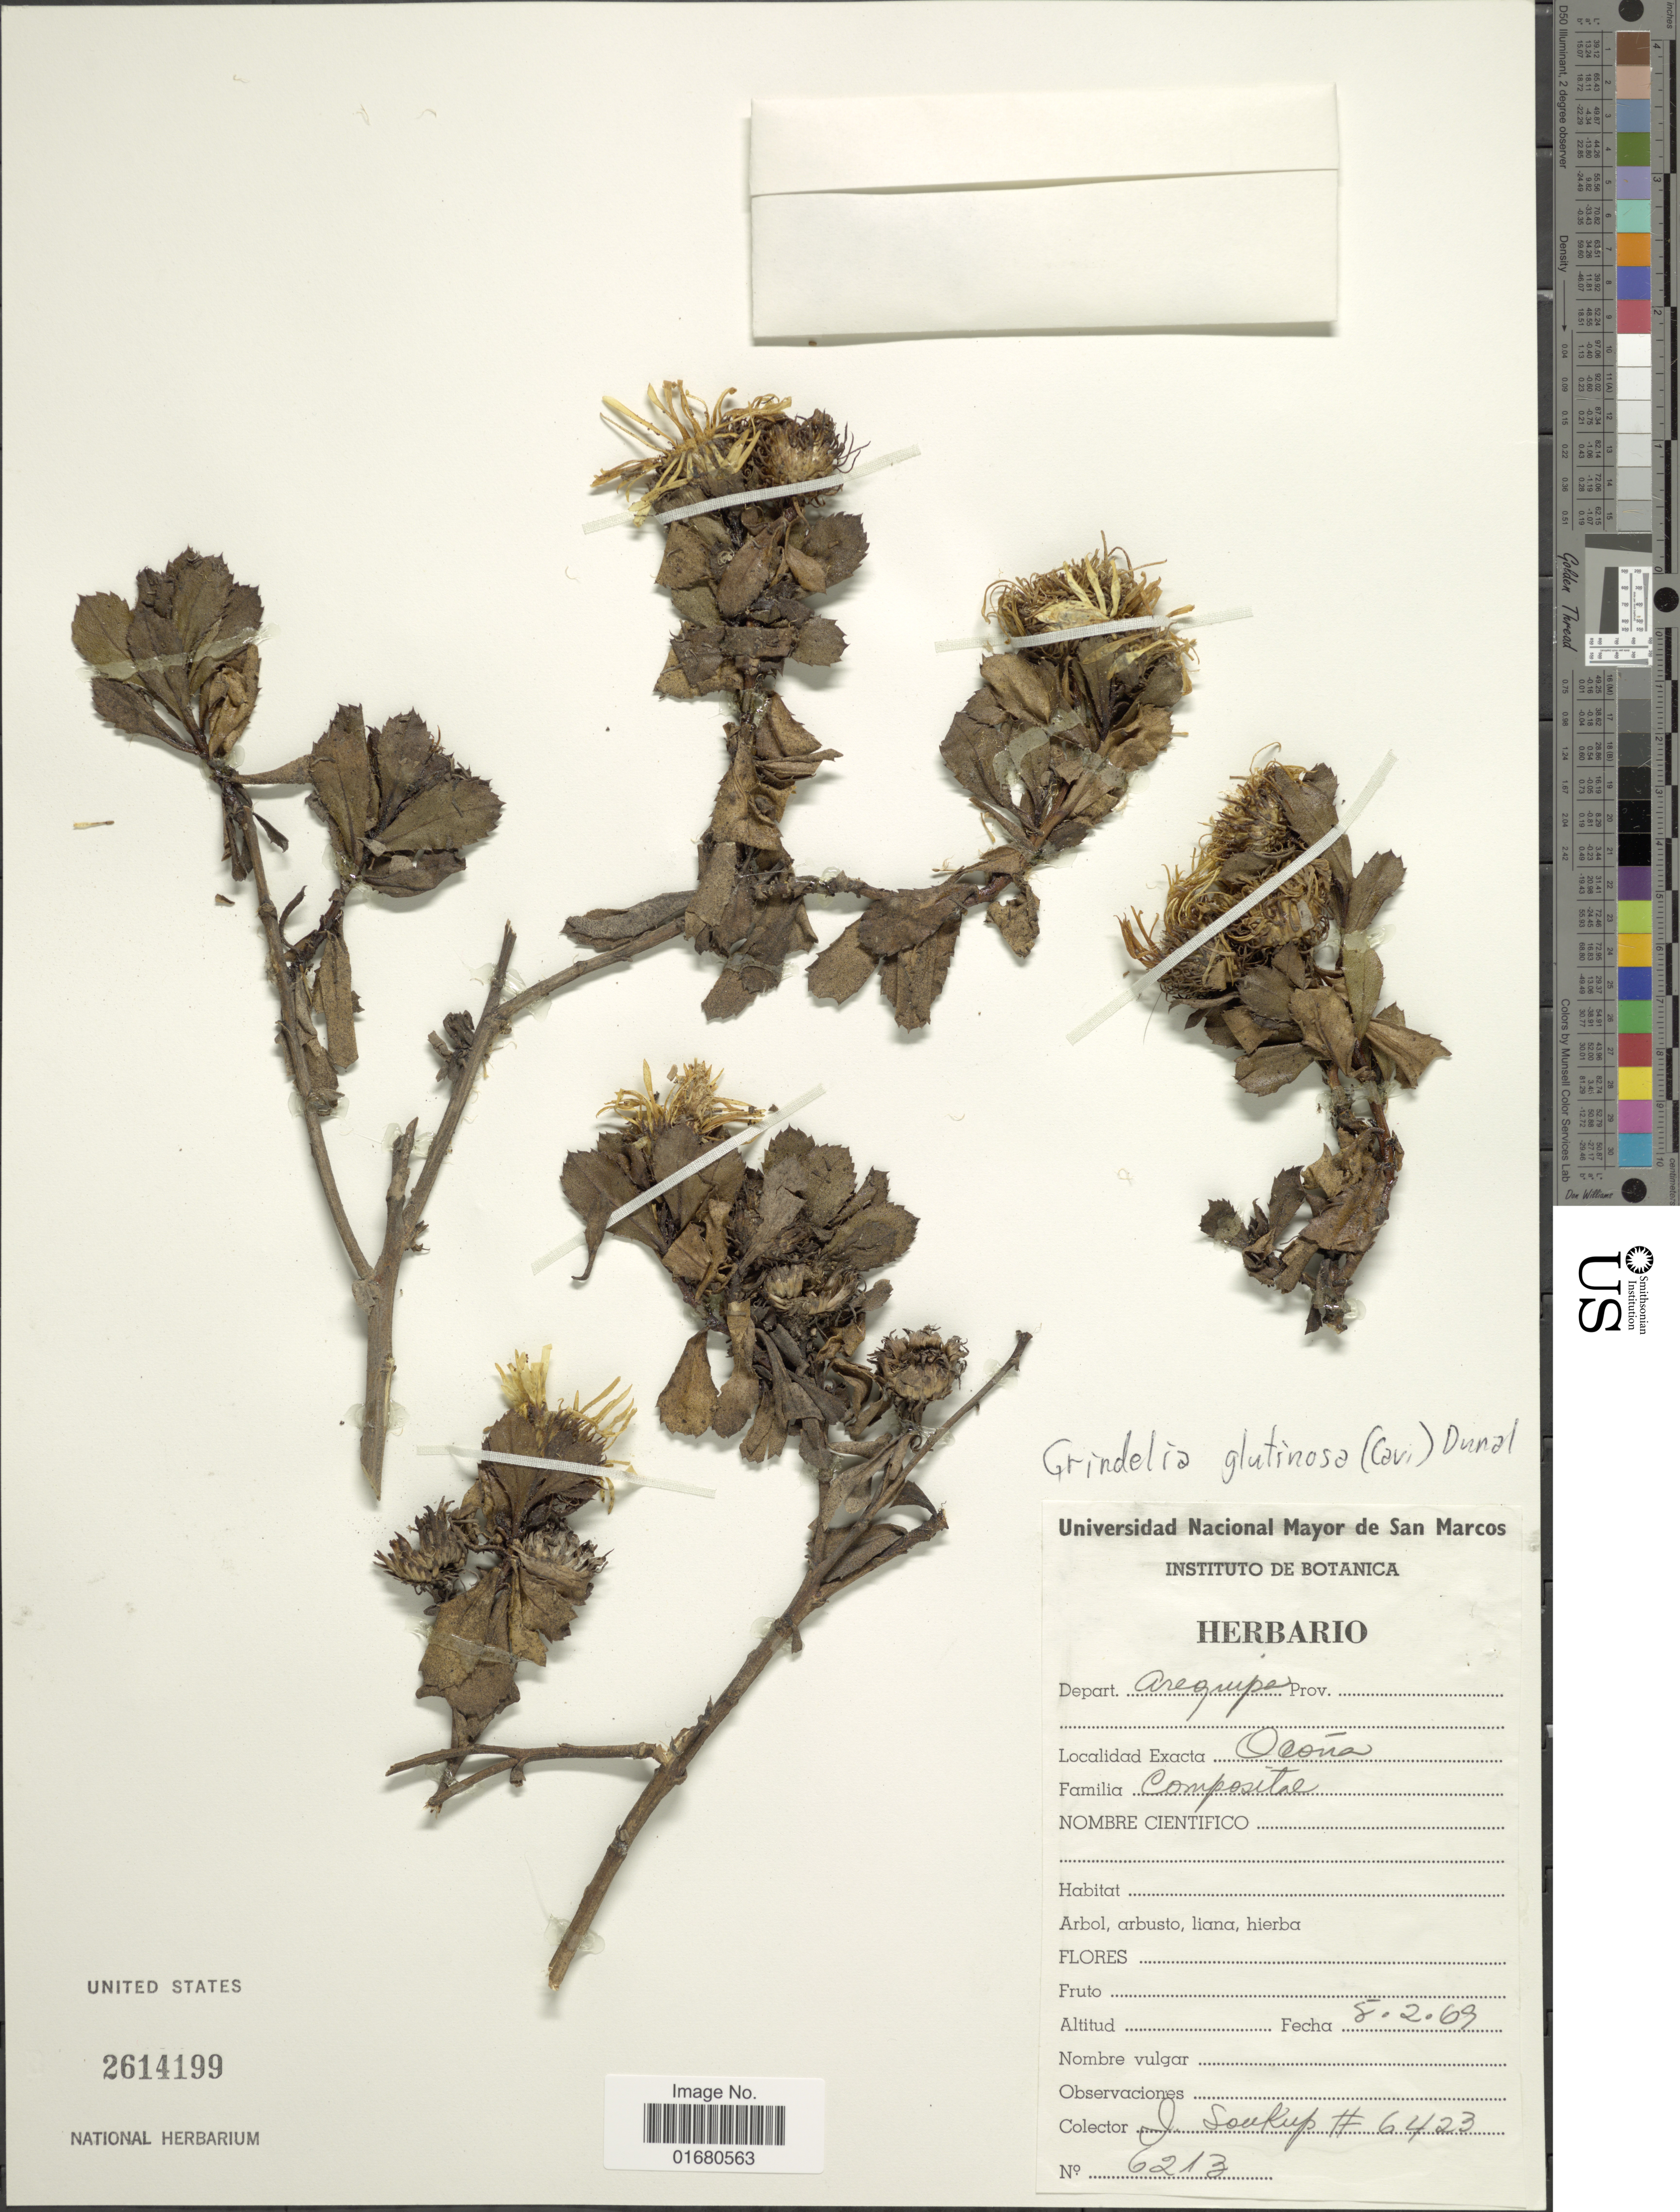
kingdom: Plantae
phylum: Tracheophyta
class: Magnoliopsida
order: Asterales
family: Asteraceae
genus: Grindelia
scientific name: Grindelia glutinosa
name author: (Cav.) Dunal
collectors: J. Soukup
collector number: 6423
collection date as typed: Transcribed d/m/y: 8/2/69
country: Peru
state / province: Arequipa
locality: Depart. Arequipe, Ocona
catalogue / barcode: US 2614199